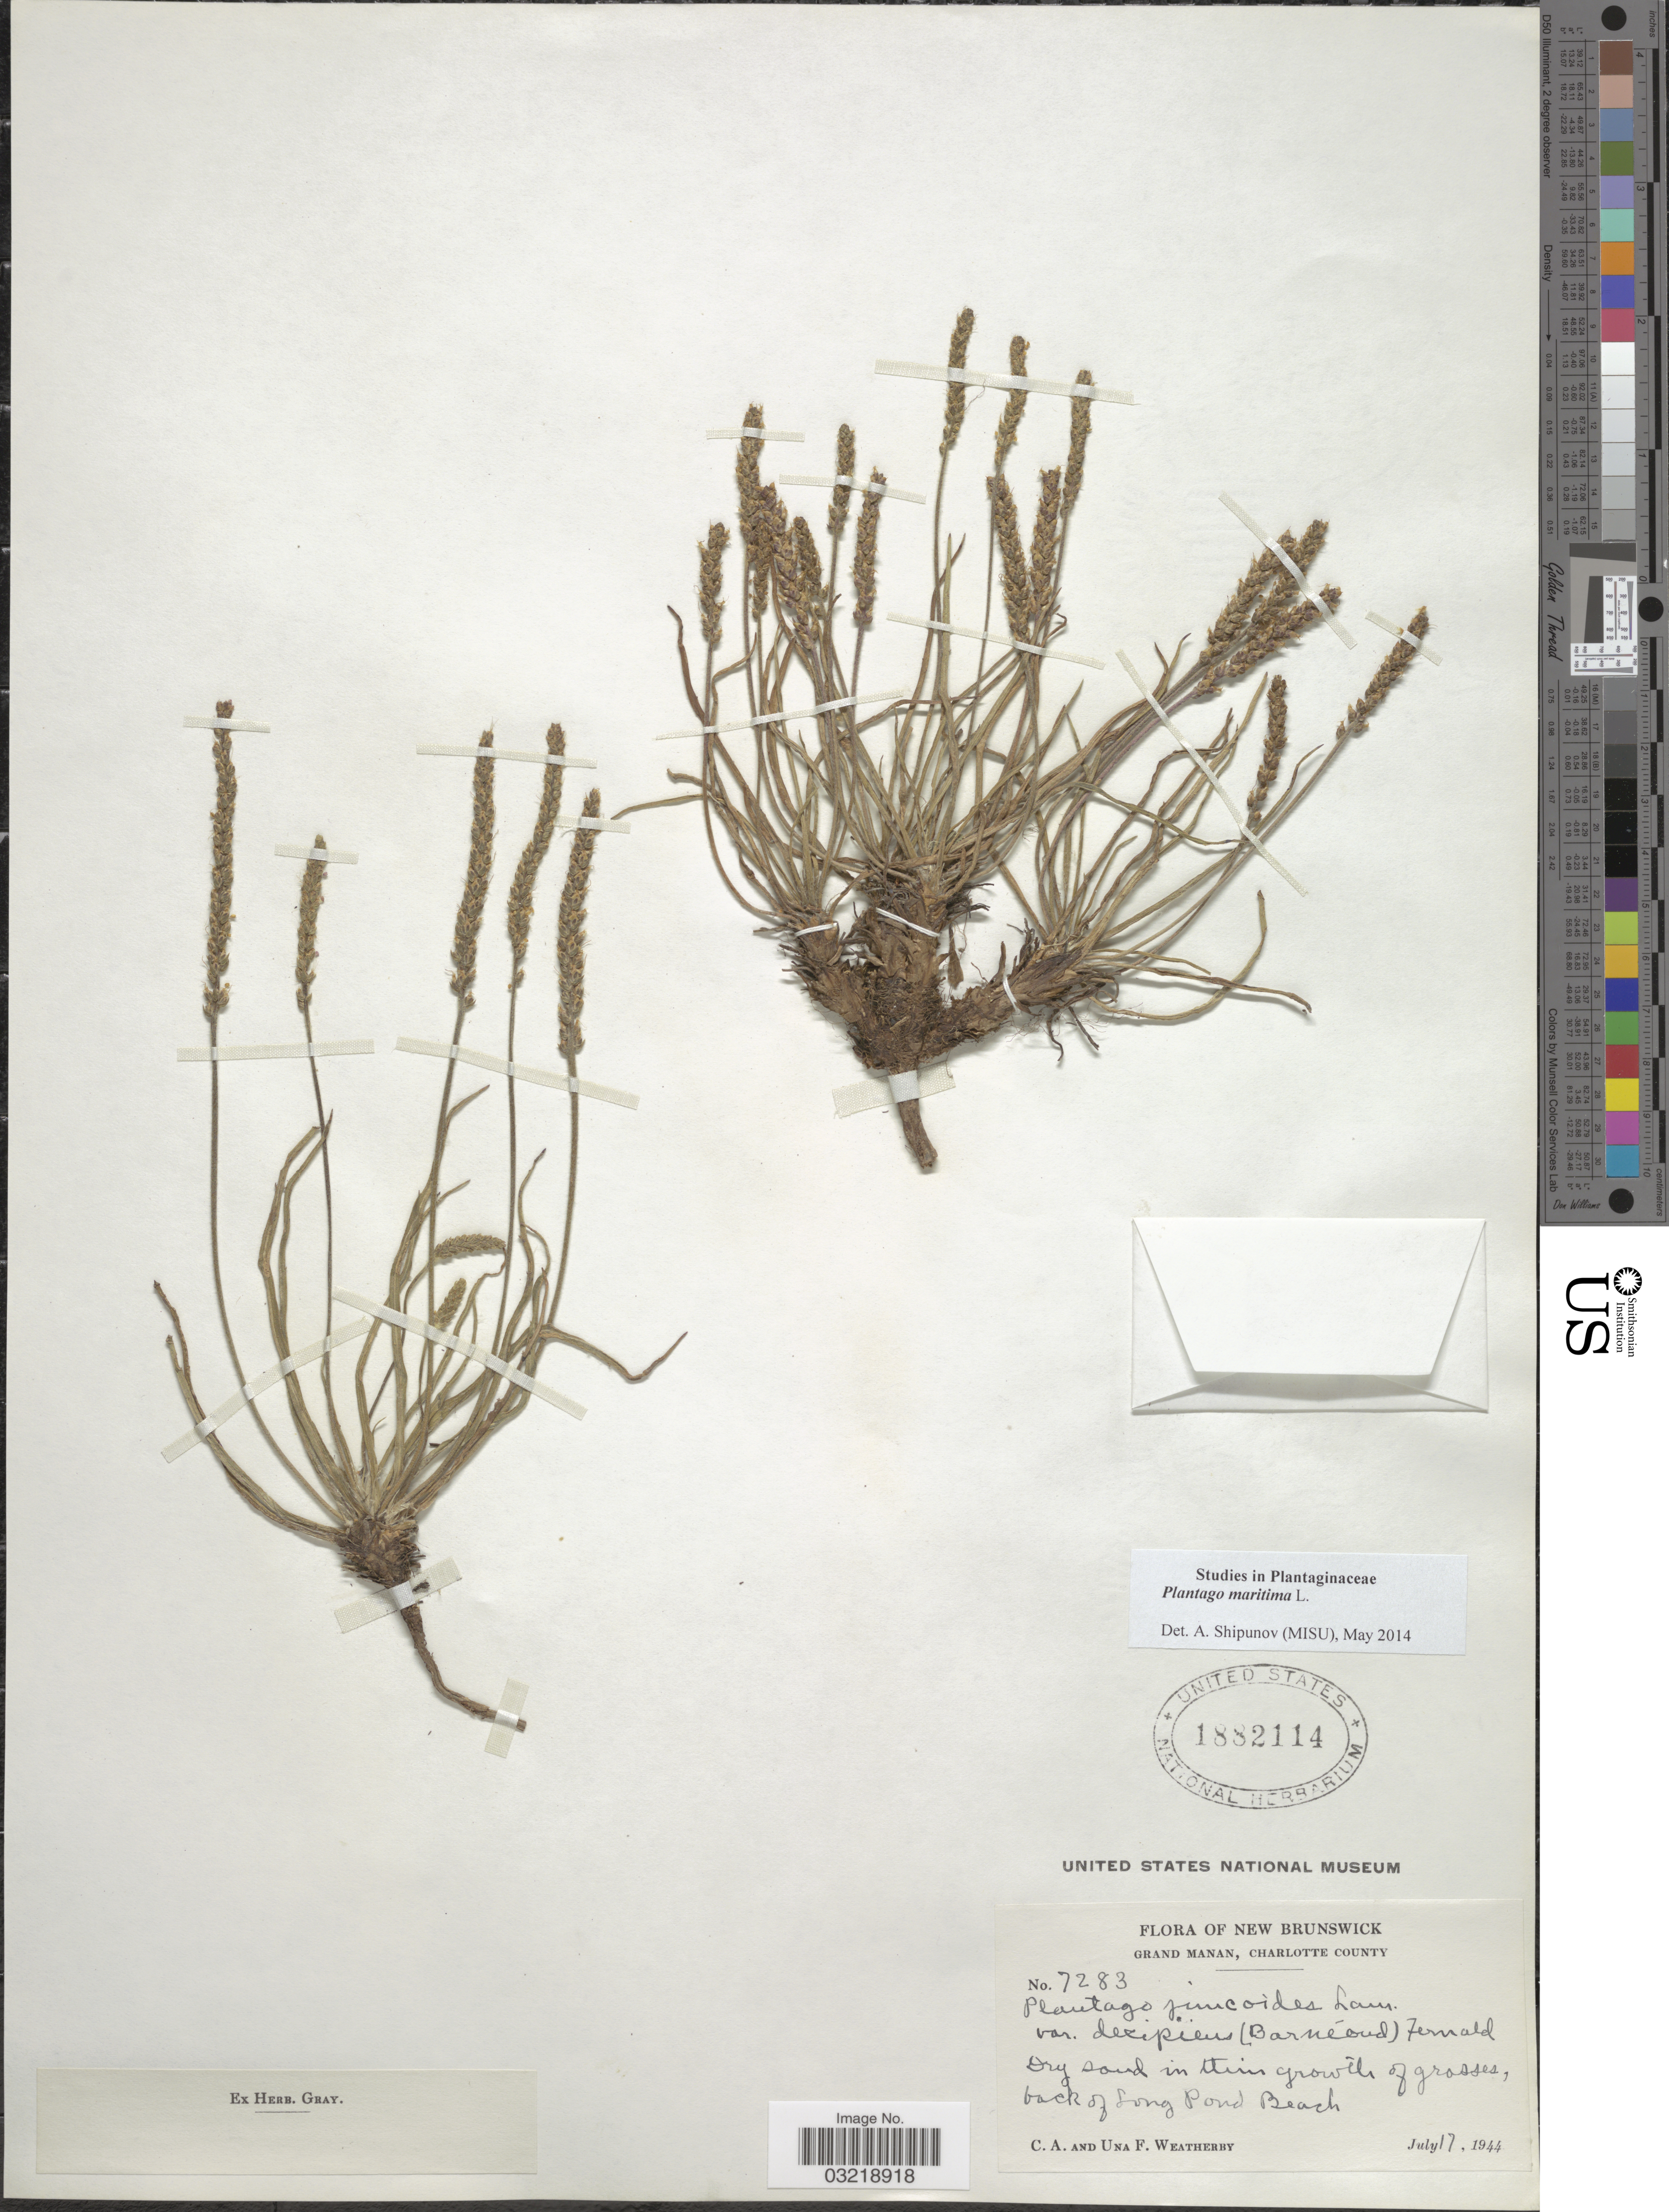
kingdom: Plantae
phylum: Tracheophyta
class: Magnoliopsida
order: Lamiales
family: Plantaginaceae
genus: Plantago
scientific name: Plantago maritima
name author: L.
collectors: C. A. Weatherby & U. Weatherby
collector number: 7283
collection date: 1944-07-17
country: Canada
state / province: New Brunswick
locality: Grand Manan, Charlotte County. Back of Long Pond Beach.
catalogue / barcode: US 1882114